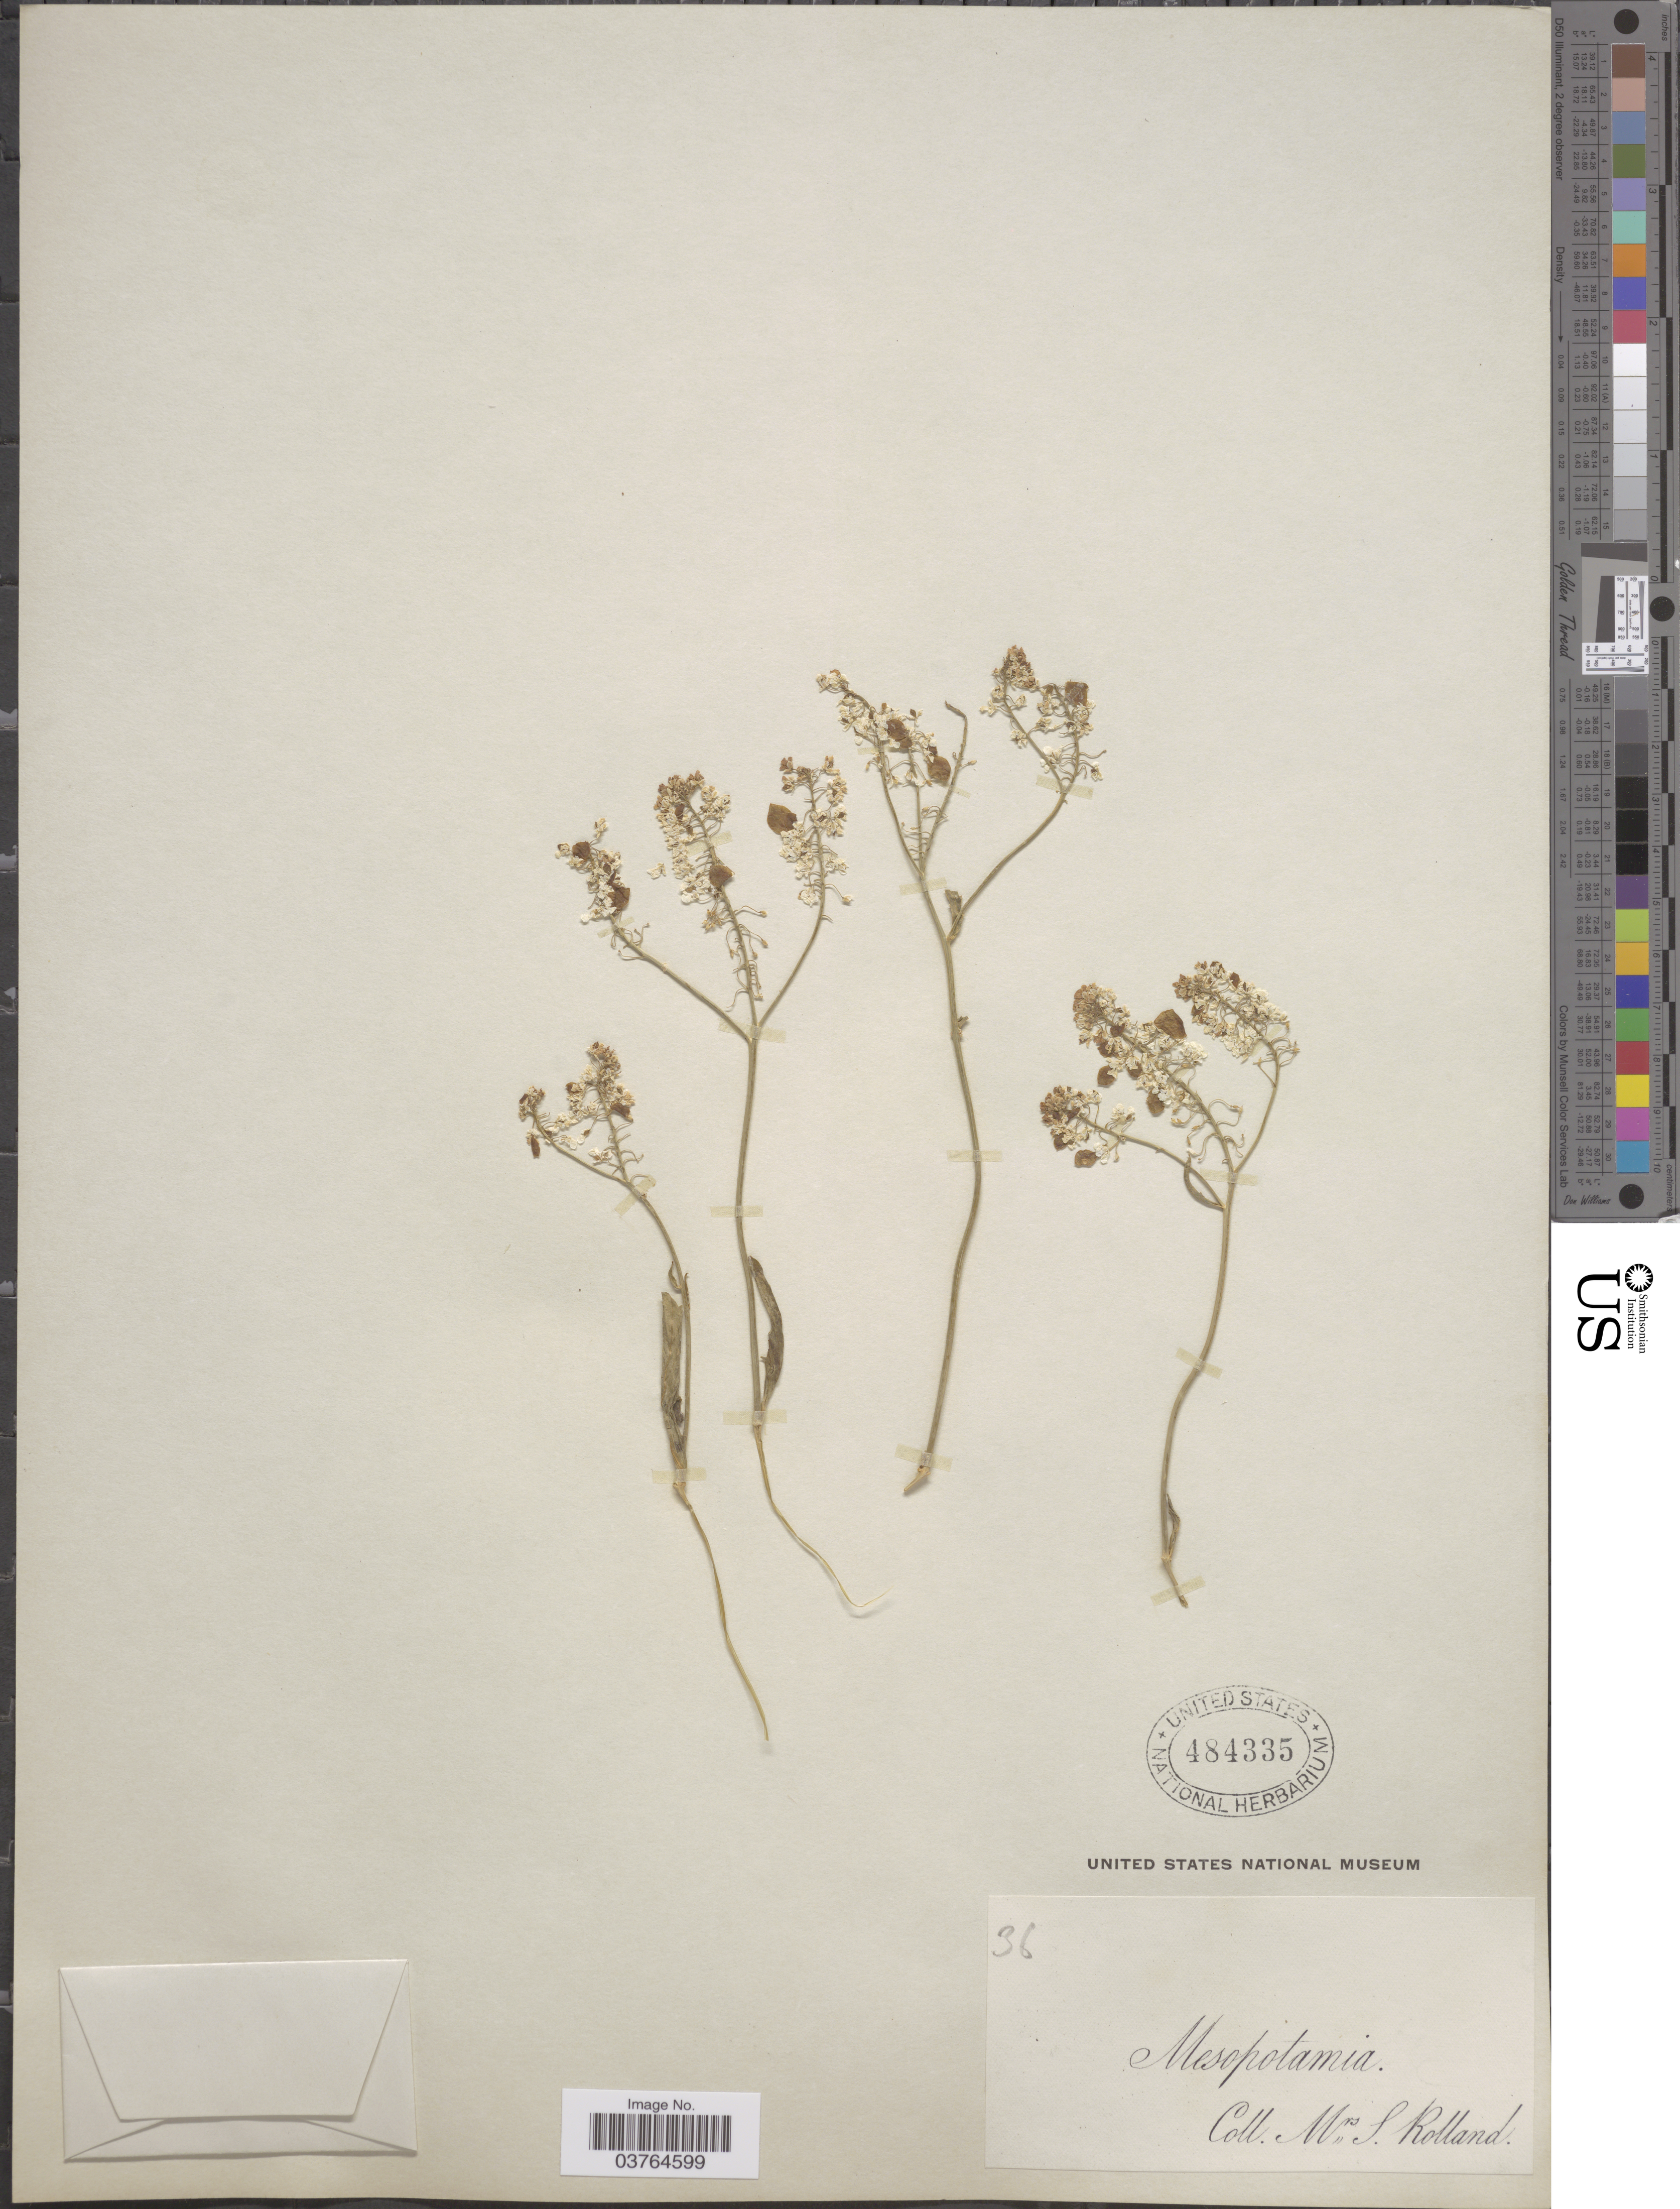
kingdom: Plantae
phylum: Tracheophyta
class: Magnoliopsida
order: Brassicales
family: Brassicaceae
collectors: S. Rolland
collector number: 36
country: Turkey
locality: Mesopotamia.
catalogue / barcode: US 484335